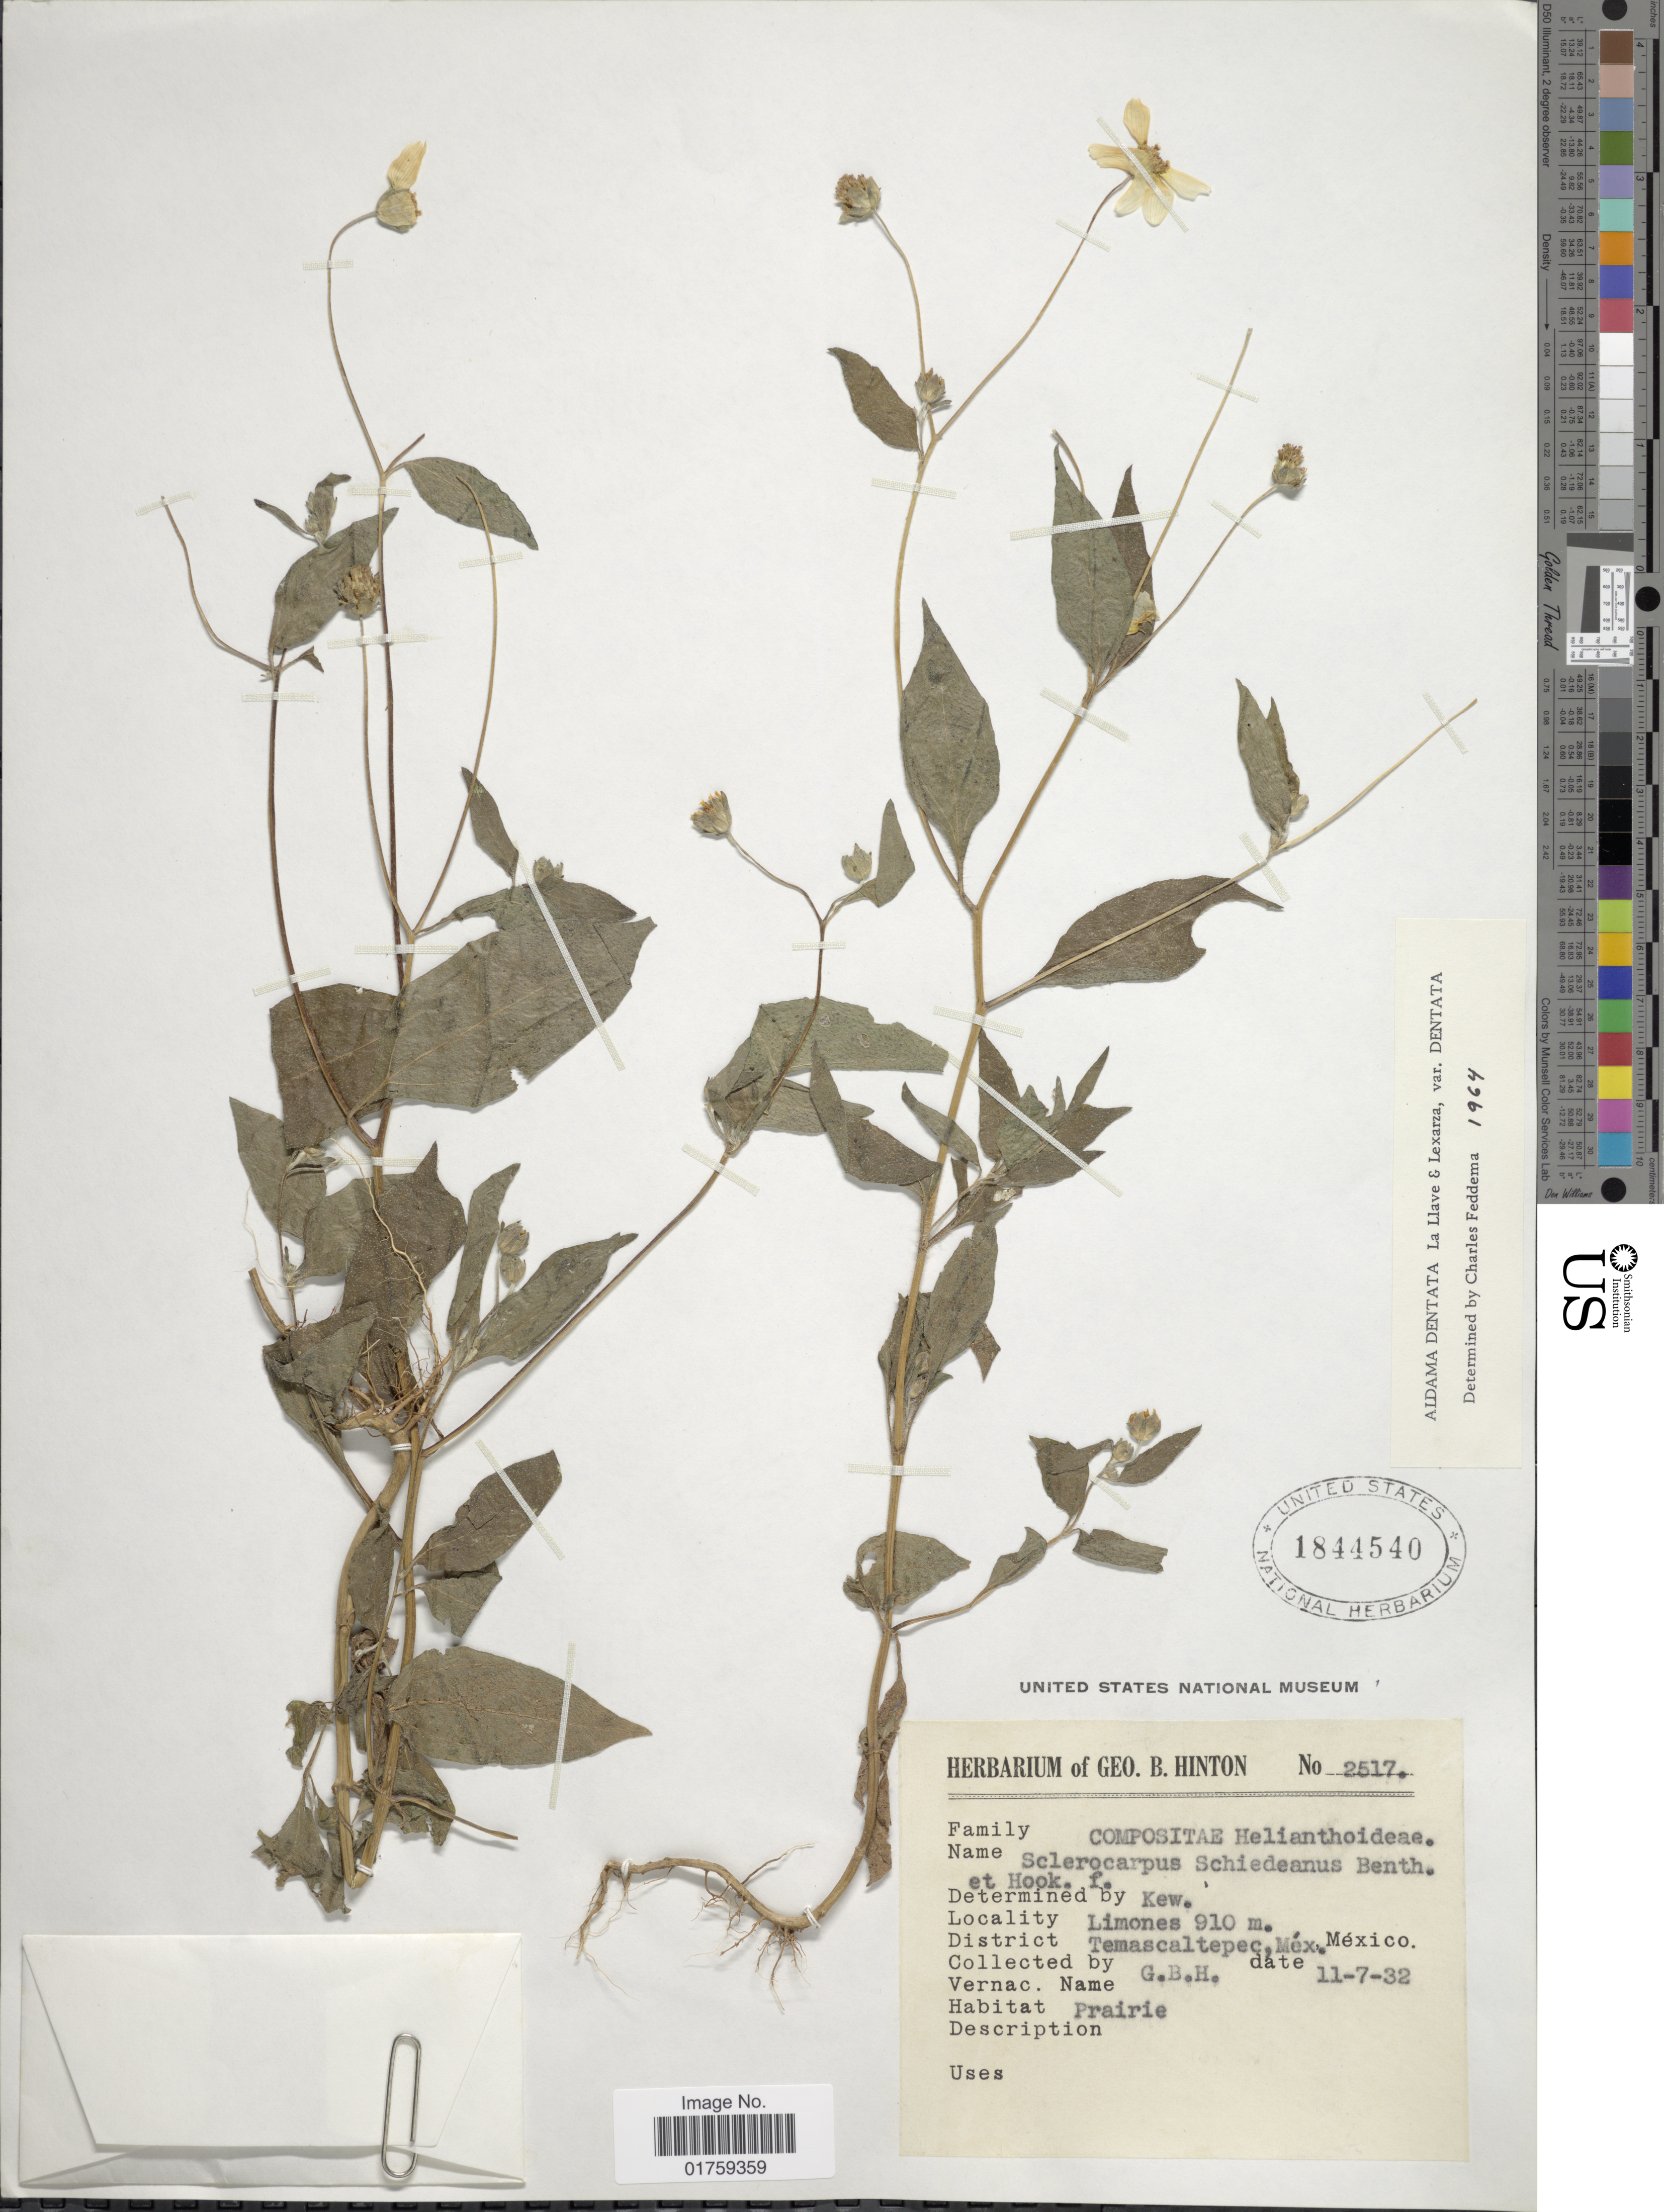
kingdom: Plantae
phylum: Tracheophyta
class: Magnoliopsida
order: Asterales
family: Asteraceae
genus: Sclerocarpus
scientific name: Sclerocarpus dentatus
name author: (La Llave) Benth. & Hook. f. ex Hemsl.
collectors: G. B. Hinton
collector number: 2517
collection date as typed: Transcribed d/m/y: 7/11/32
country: Mexico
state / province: México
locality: Limones District Temascaltepec, Mex. Mexico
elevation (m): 910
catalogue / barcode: US 1844540